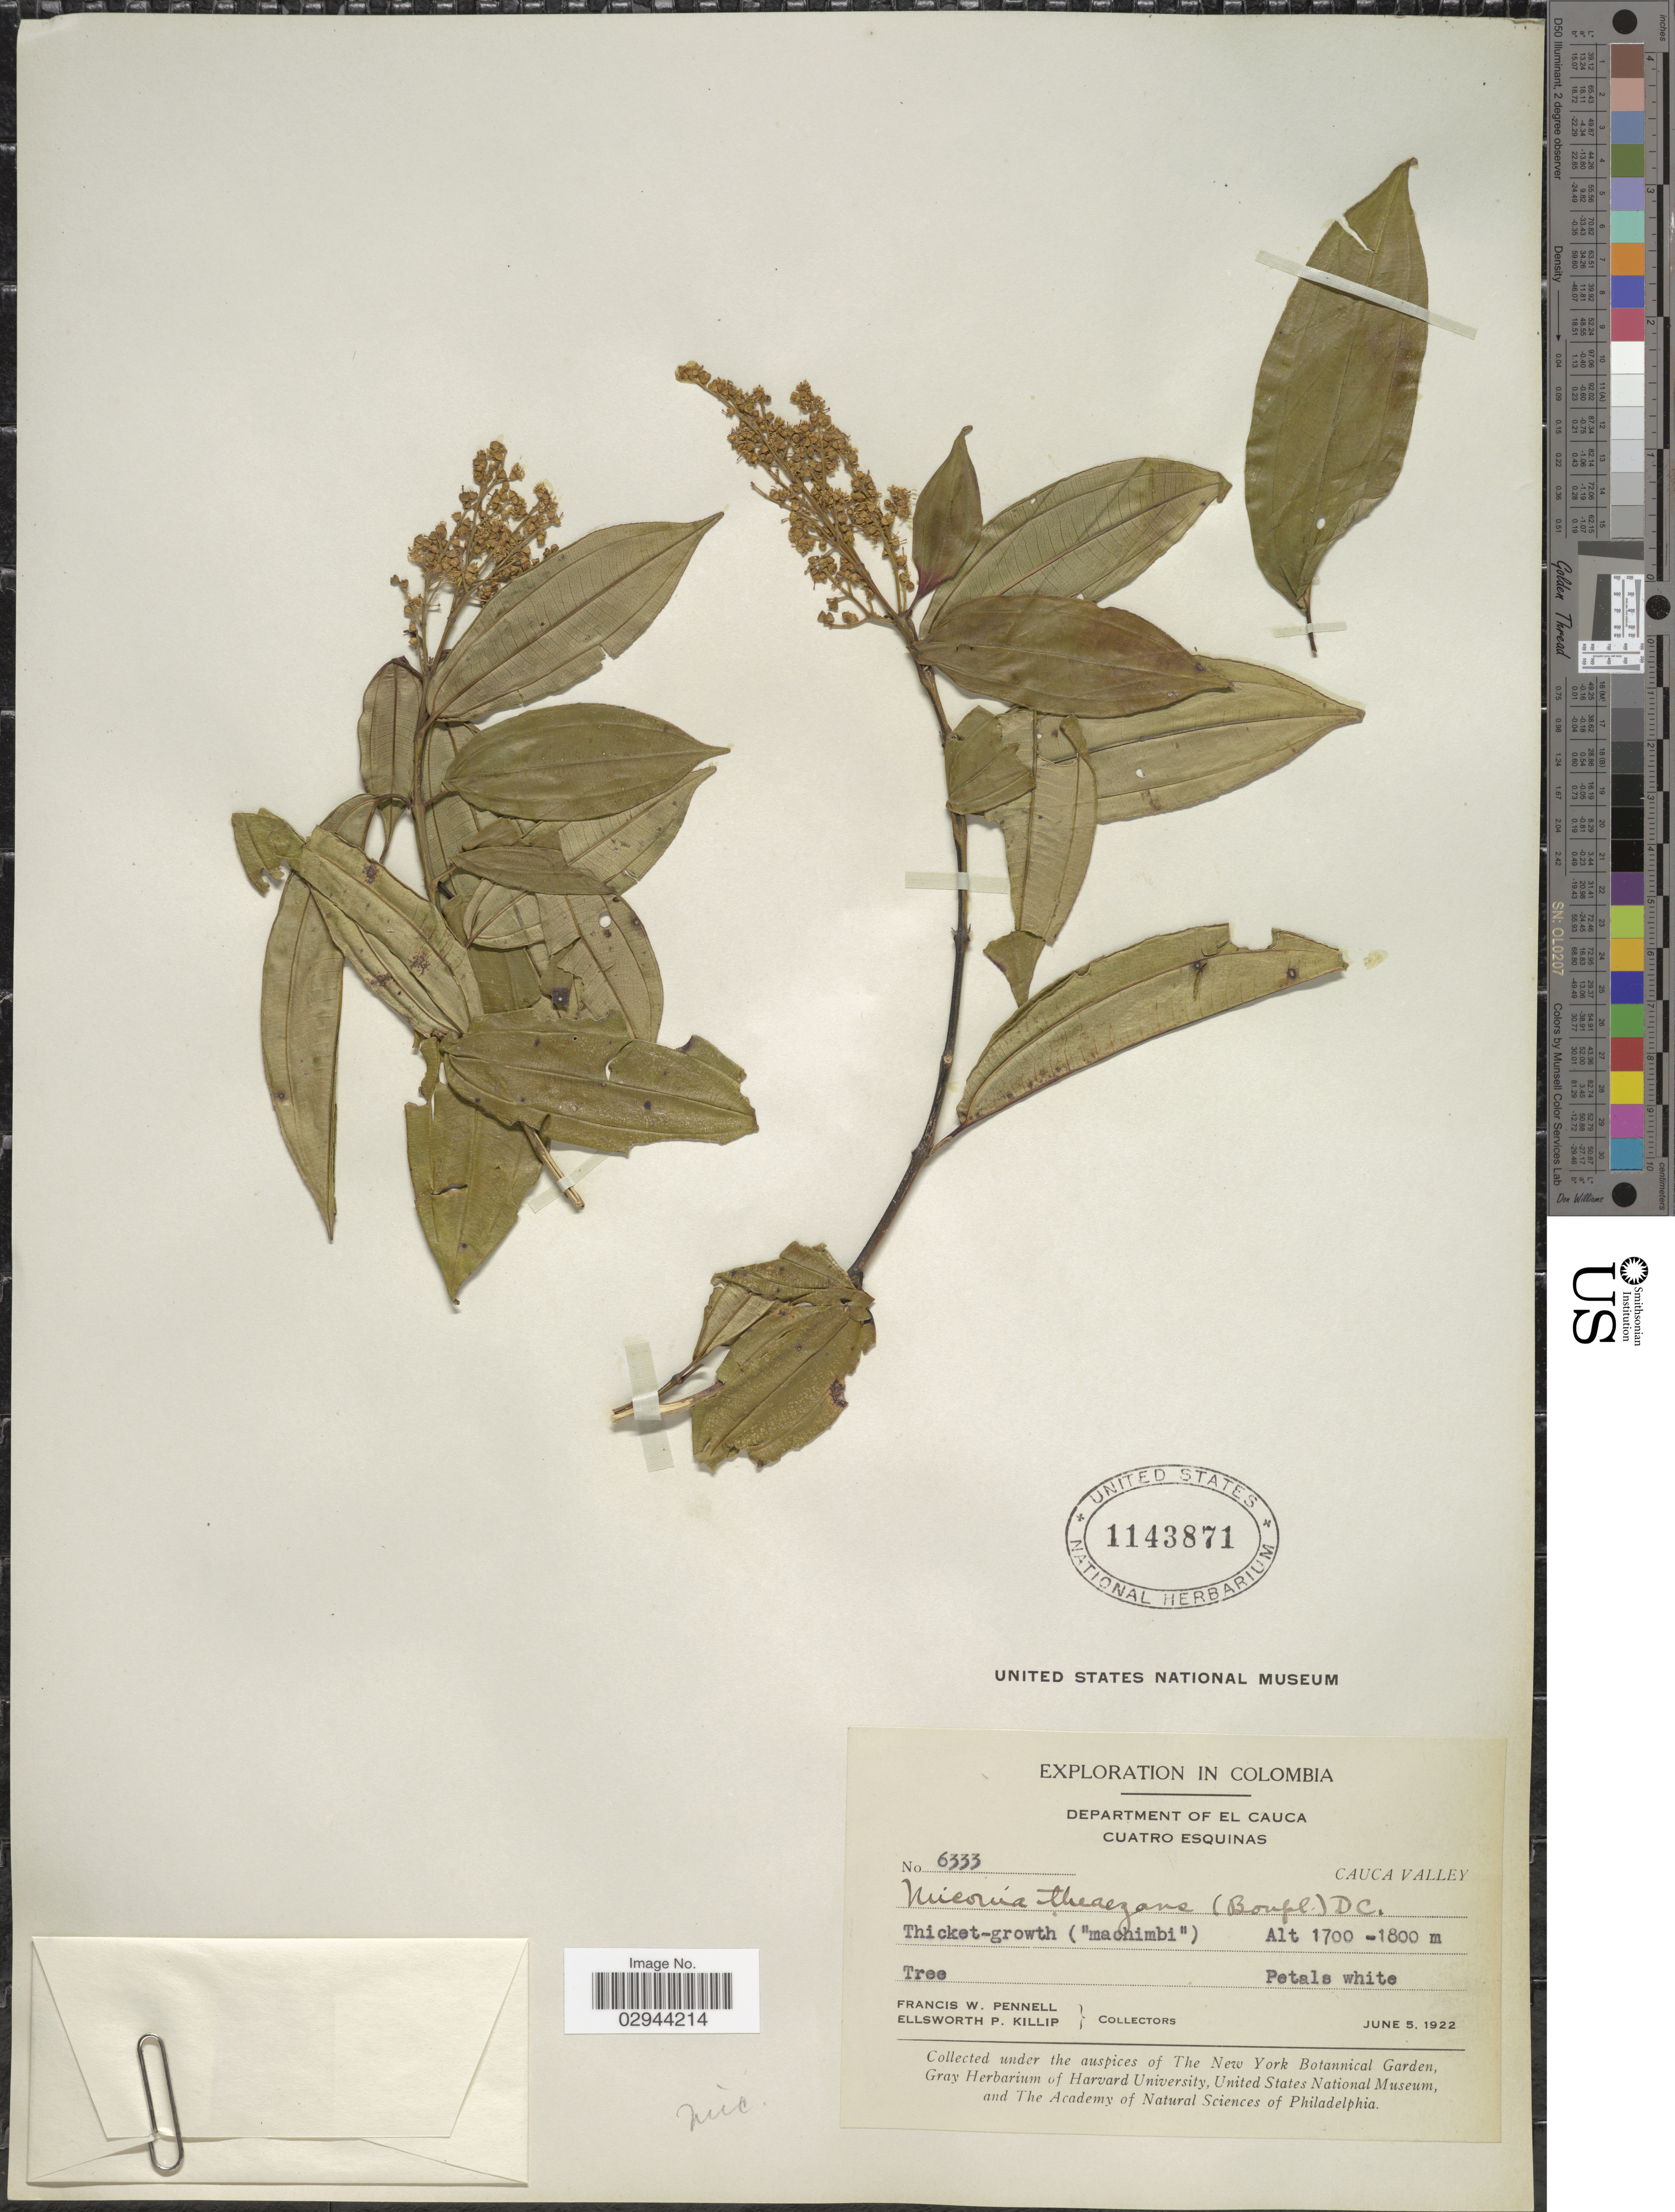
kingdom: Plantae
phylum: Tracheophyta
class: Magnoliopsida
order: Myrtales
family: Melastomataceae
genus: Miconia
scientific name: Miconia theizans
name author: (Bonpl.) Cogn.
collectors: F. W. Pennell & E. P. Killip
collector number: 6333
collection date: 1922-06-05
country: Colombia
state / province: Cauca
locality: Department of El Cauca, Cuatro Esquinas, Cauca Valley.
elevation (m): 1700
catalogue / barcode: US 1143871